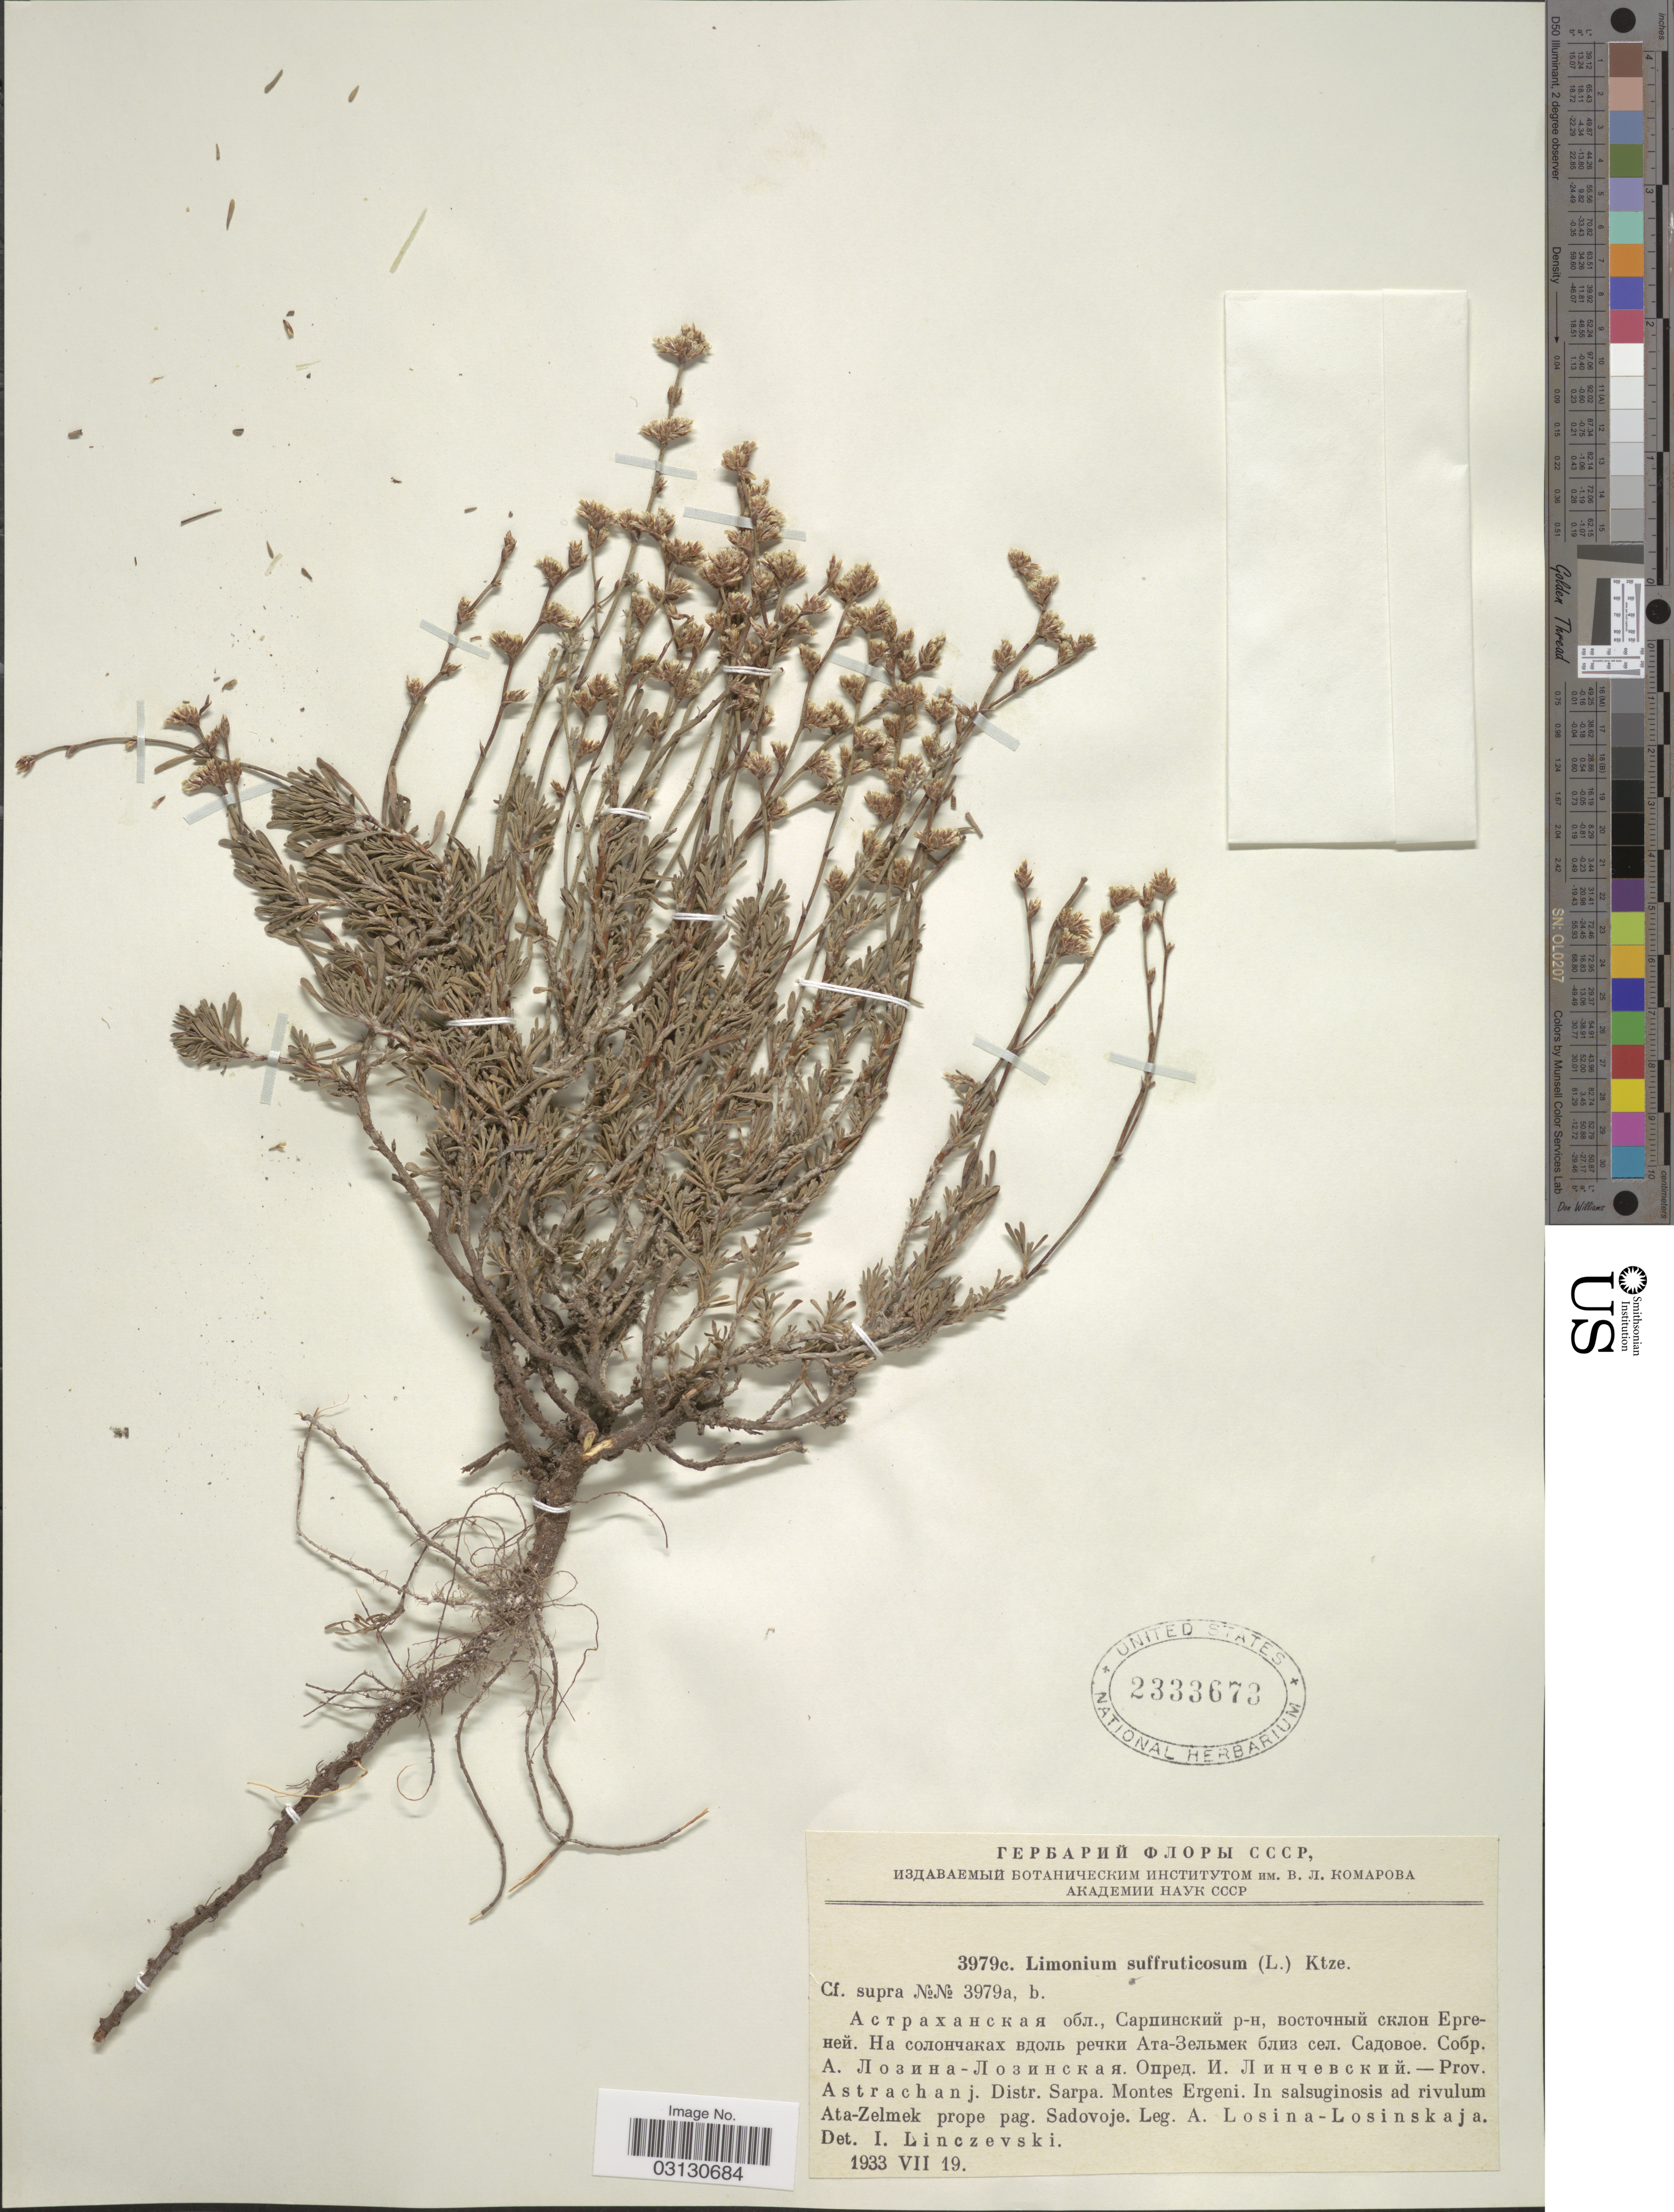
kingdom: Plantae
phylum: Tracheophyta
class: Magnoliopsida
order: Caryophyllales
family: Plumbaginaceae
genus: Limonium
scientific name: Limonium suffruticosum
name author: (L.) Kuntze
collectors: A. S. Losinskaja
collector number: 3979c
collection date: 1933-07-19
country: Russian Federation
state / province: Astrakhan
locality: Prov. Astrachanj, Distr. Sarpa, Montes Ergeni, In salsuginosis ad rivulum Ata-Zelmek prope pag. Sadovoje.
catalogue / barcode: US 2333673